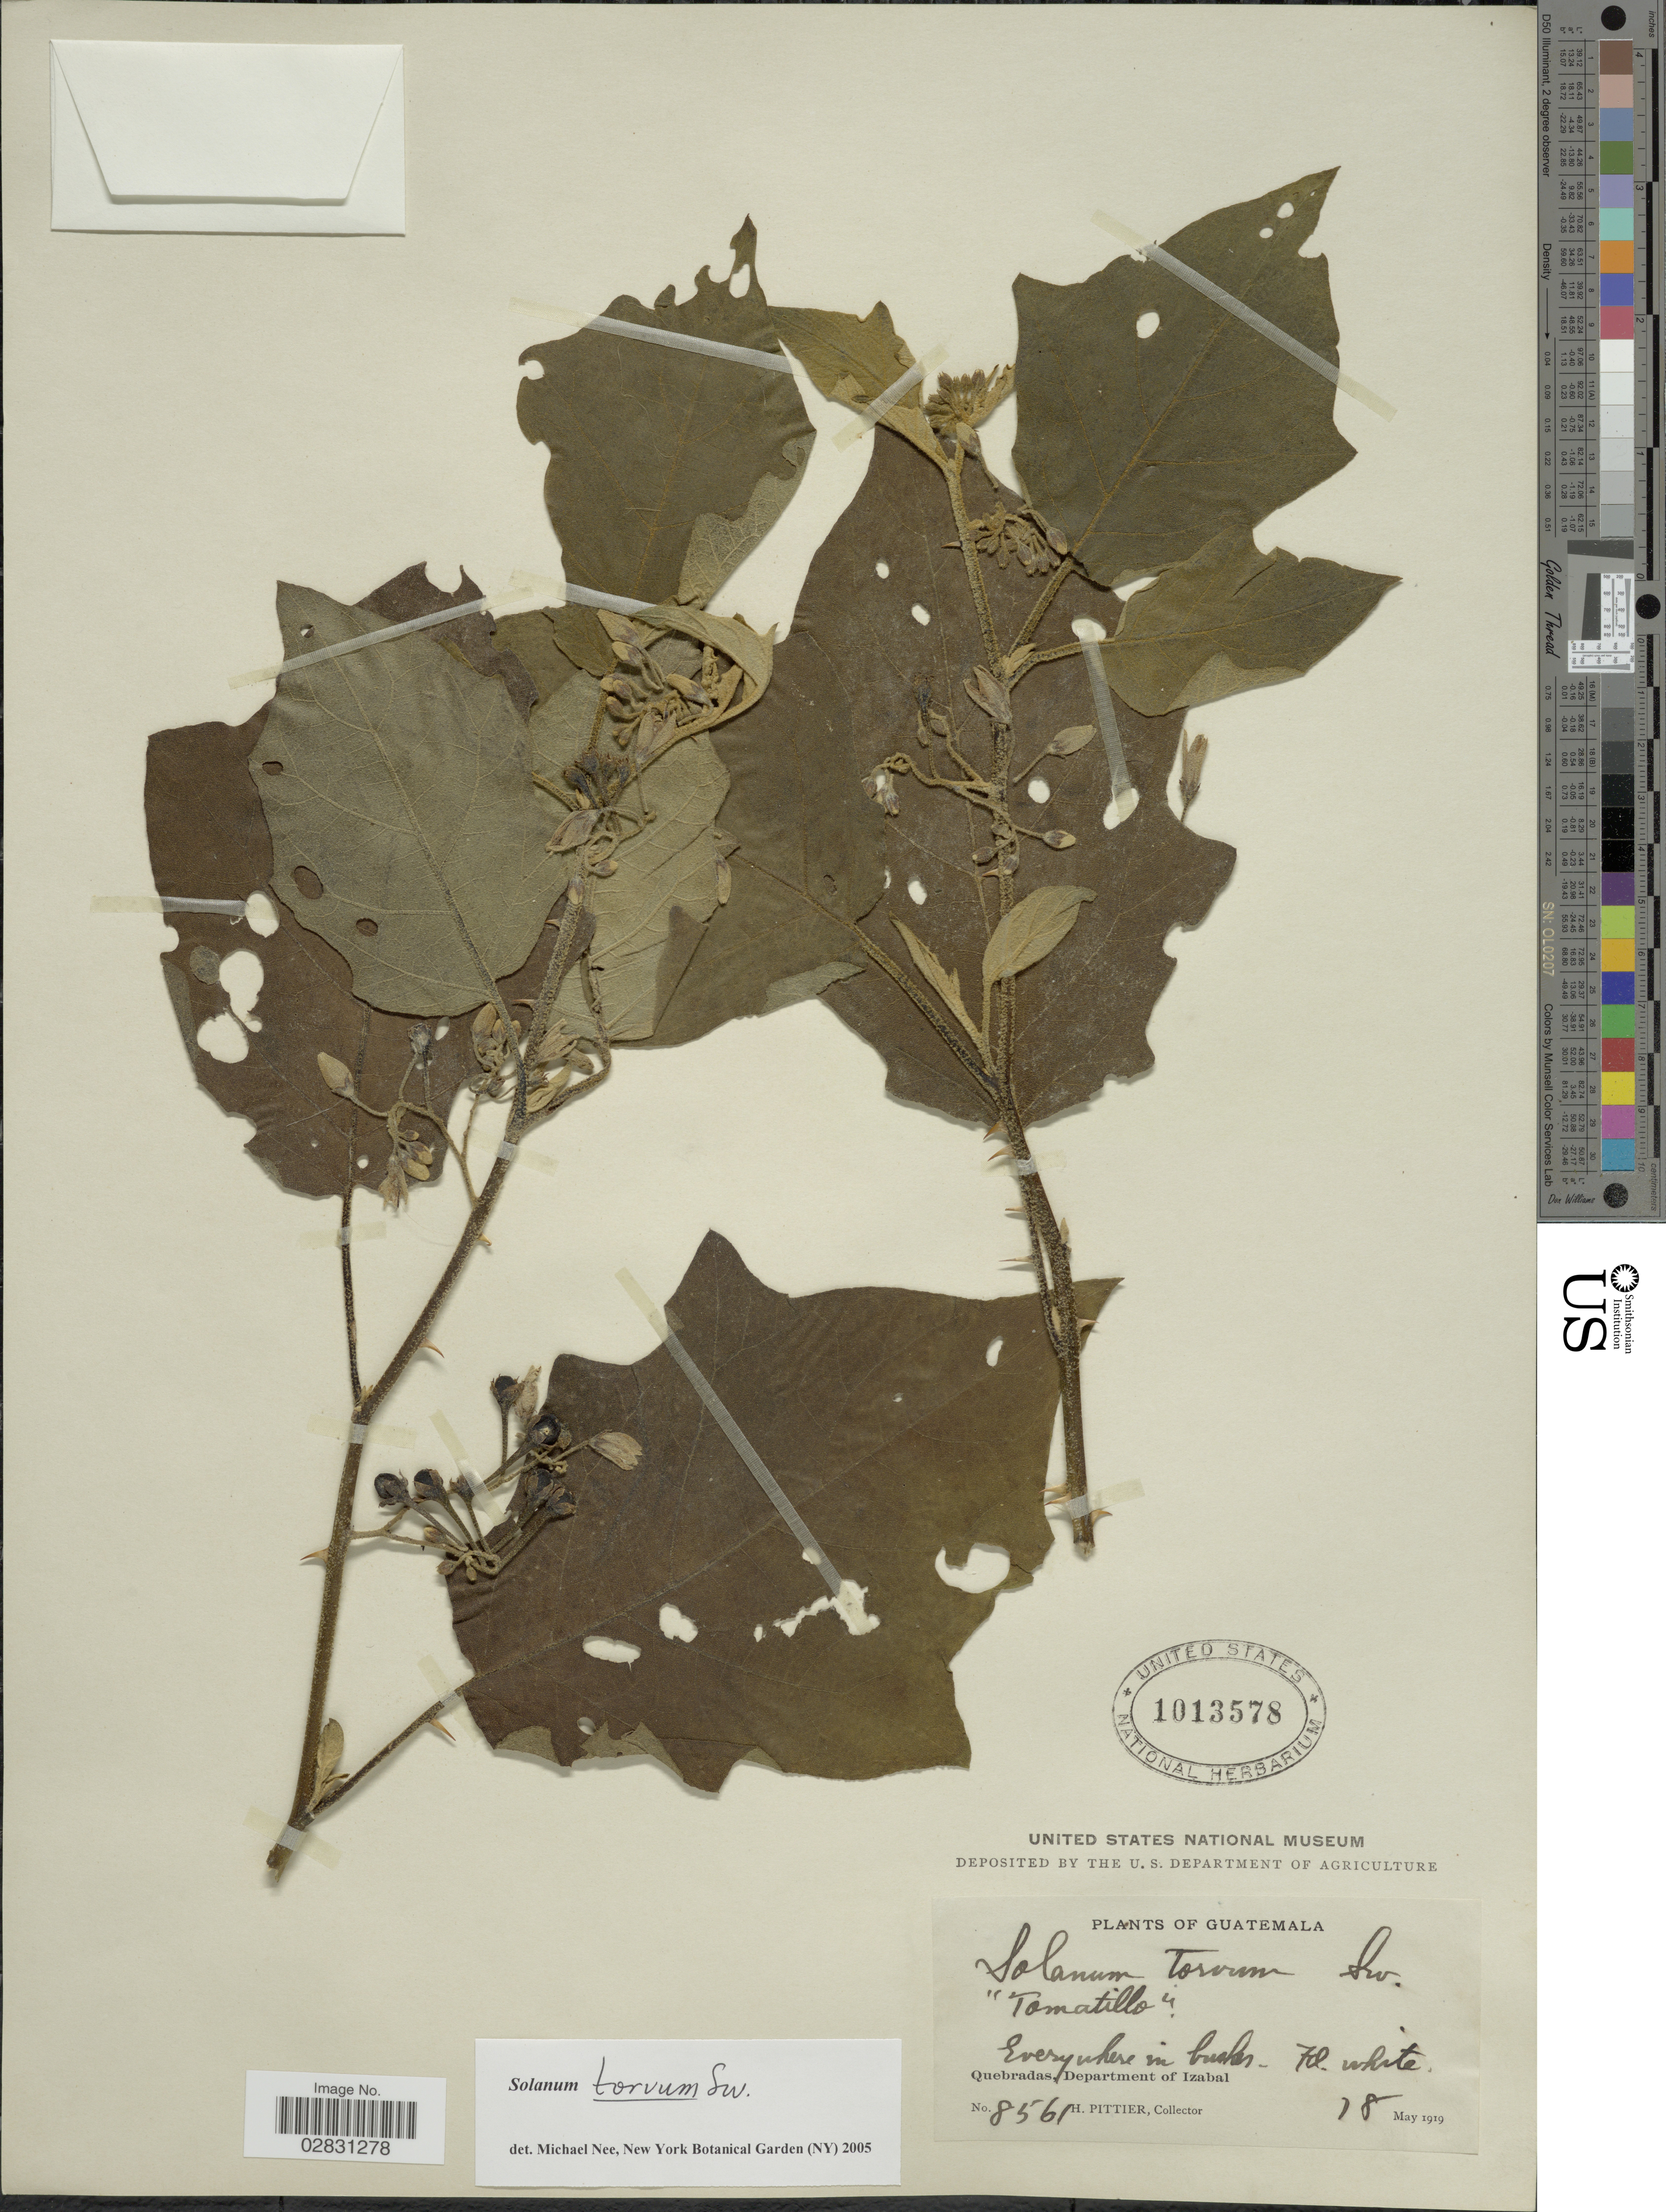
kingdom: Plantae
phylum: Tracheophyta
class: Magnoliopsida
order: Solanales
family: Solanaceae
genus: Solanum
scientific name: Solanum torvum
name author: Sw.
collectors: H. F. Pittier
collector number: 8561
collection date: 1919-05-18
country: Guatemala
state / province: Izabal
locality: Quebradas, Department of Izabal.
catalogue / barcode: US 1013578